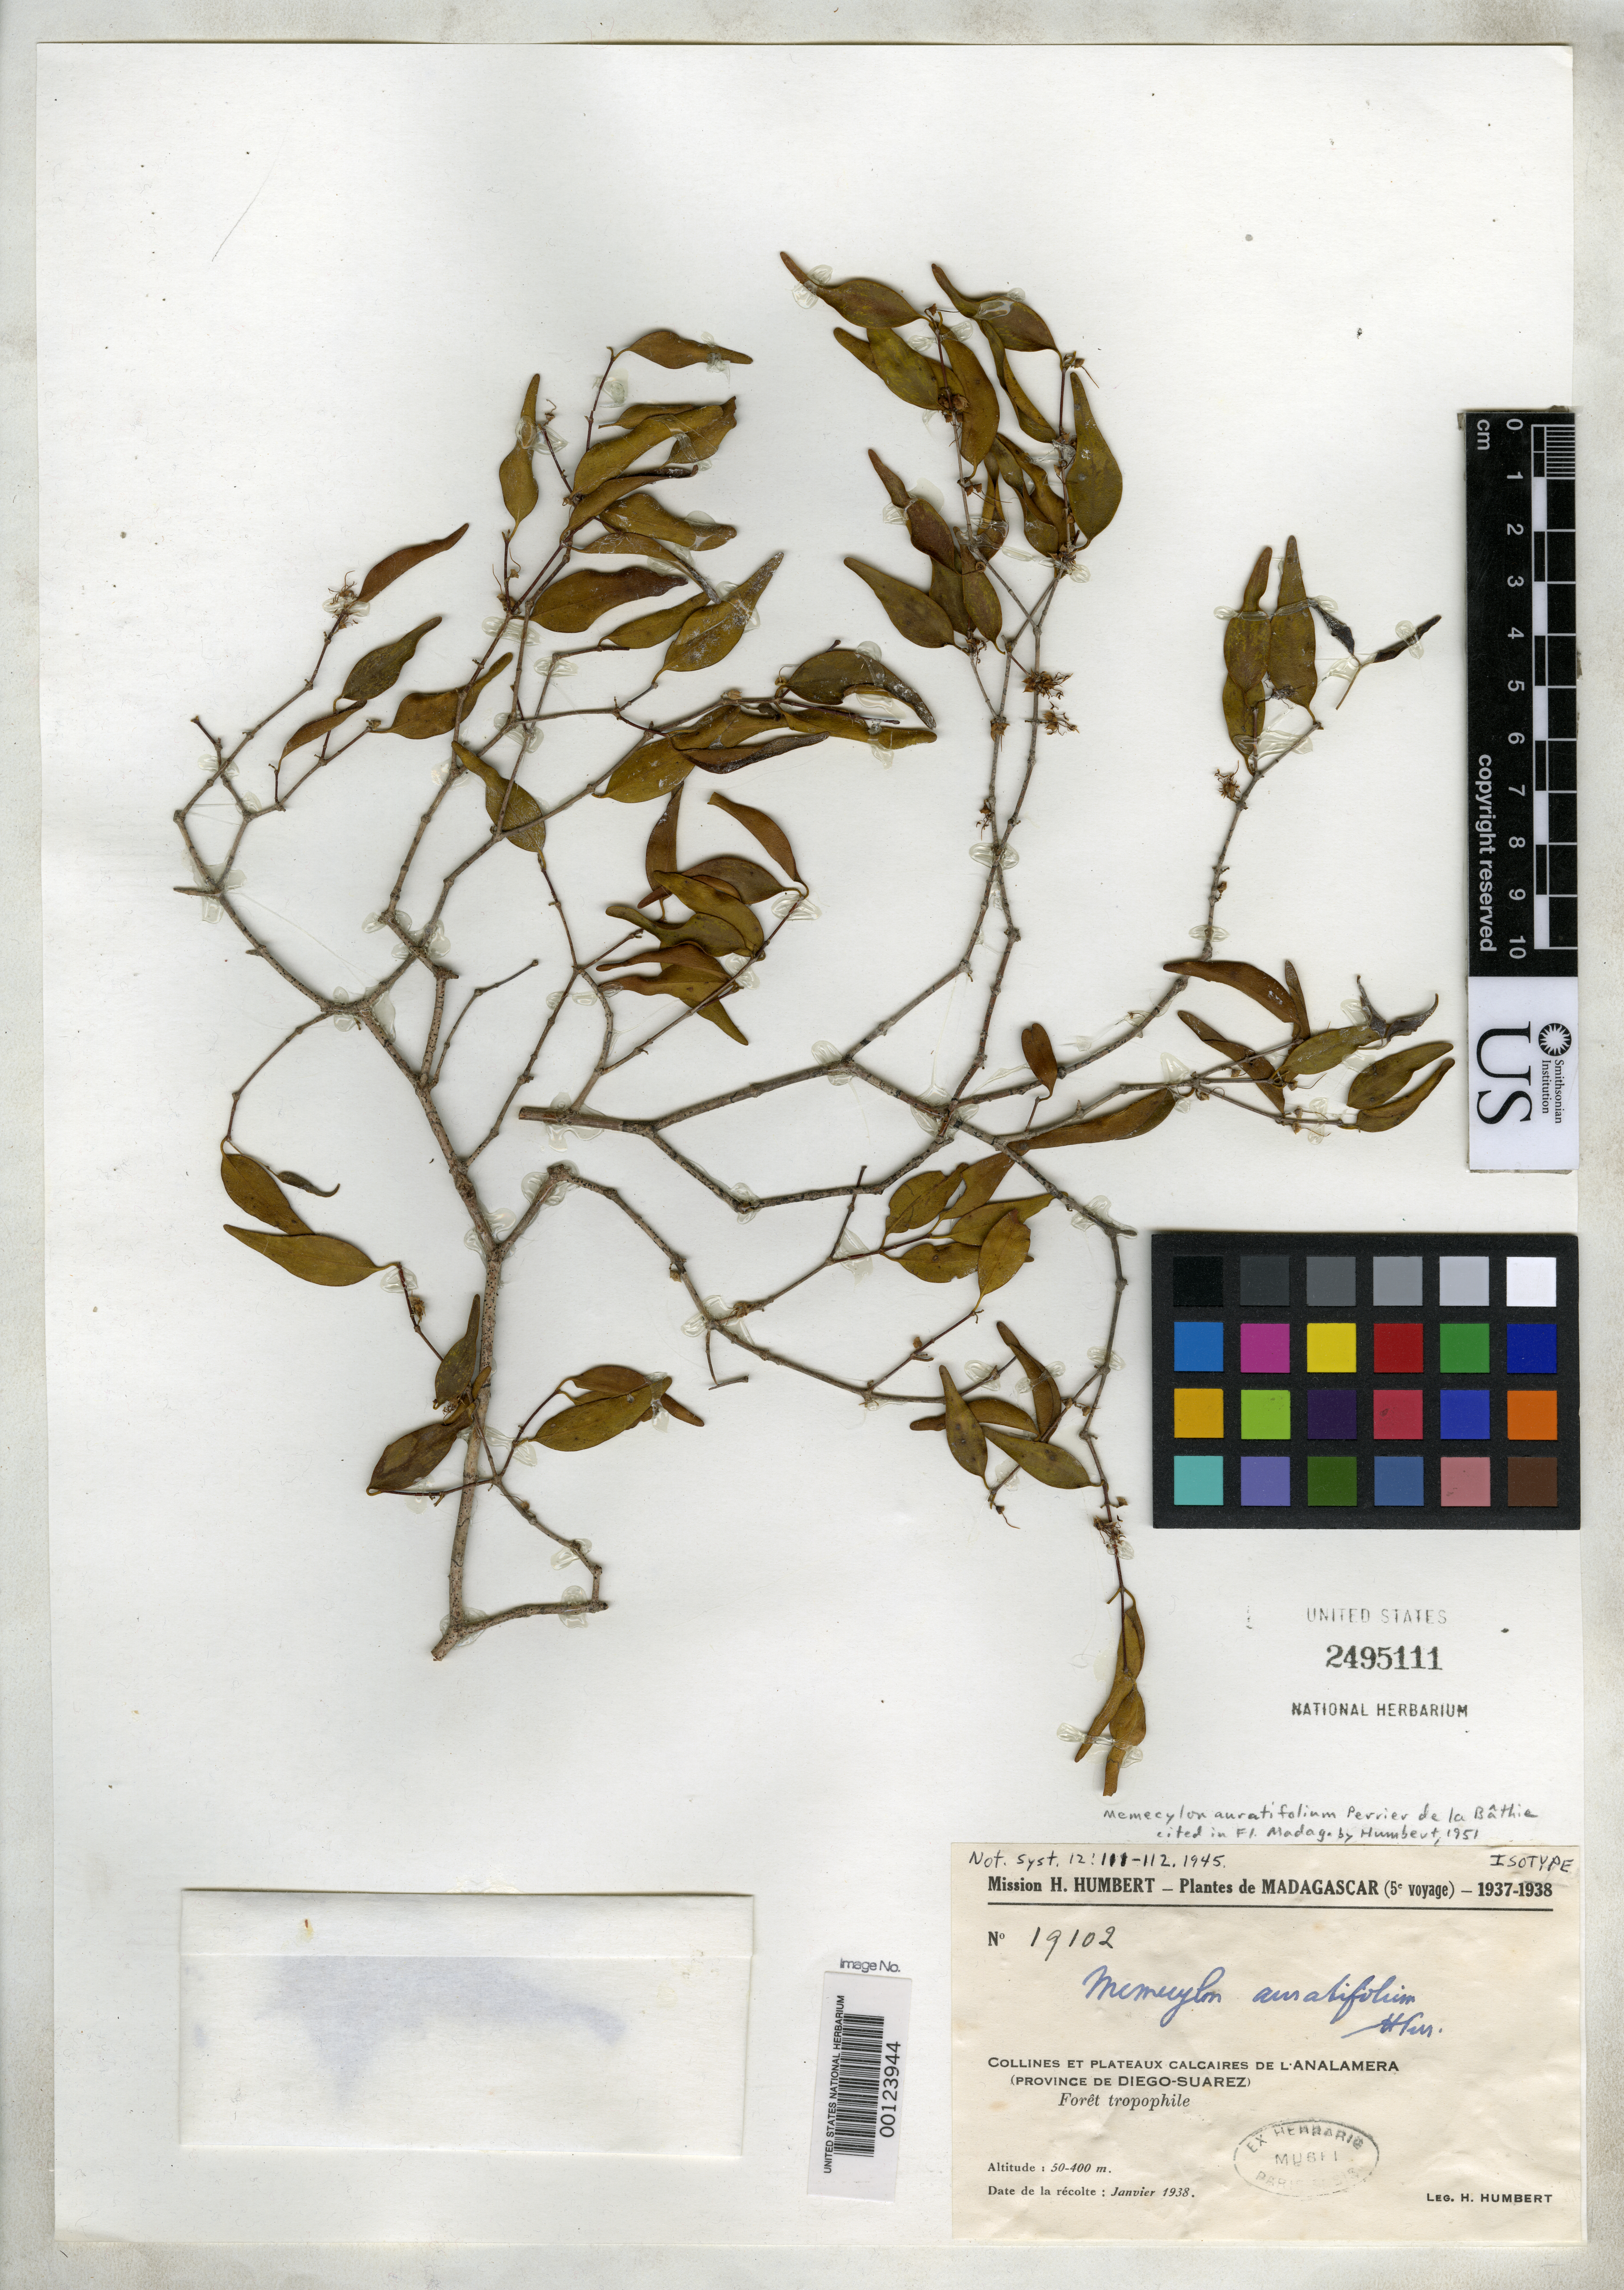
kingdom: Plantae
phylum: Tracheophyta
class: Magnoliopsida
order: Myrtales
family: Melastomataceae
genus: Memecylon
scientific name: Memecylon auratifolium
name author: H. Perrier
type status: Isotype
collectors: H. Humbert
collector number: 19102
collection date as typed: Jan 1938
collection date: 1938-01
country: Madagascar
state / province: Diana / Sava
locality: Collines et Plateau Xcalcaires de l'Analamera secteur Nord du domaine Occidental.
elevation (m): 50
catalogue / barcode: US 2495111